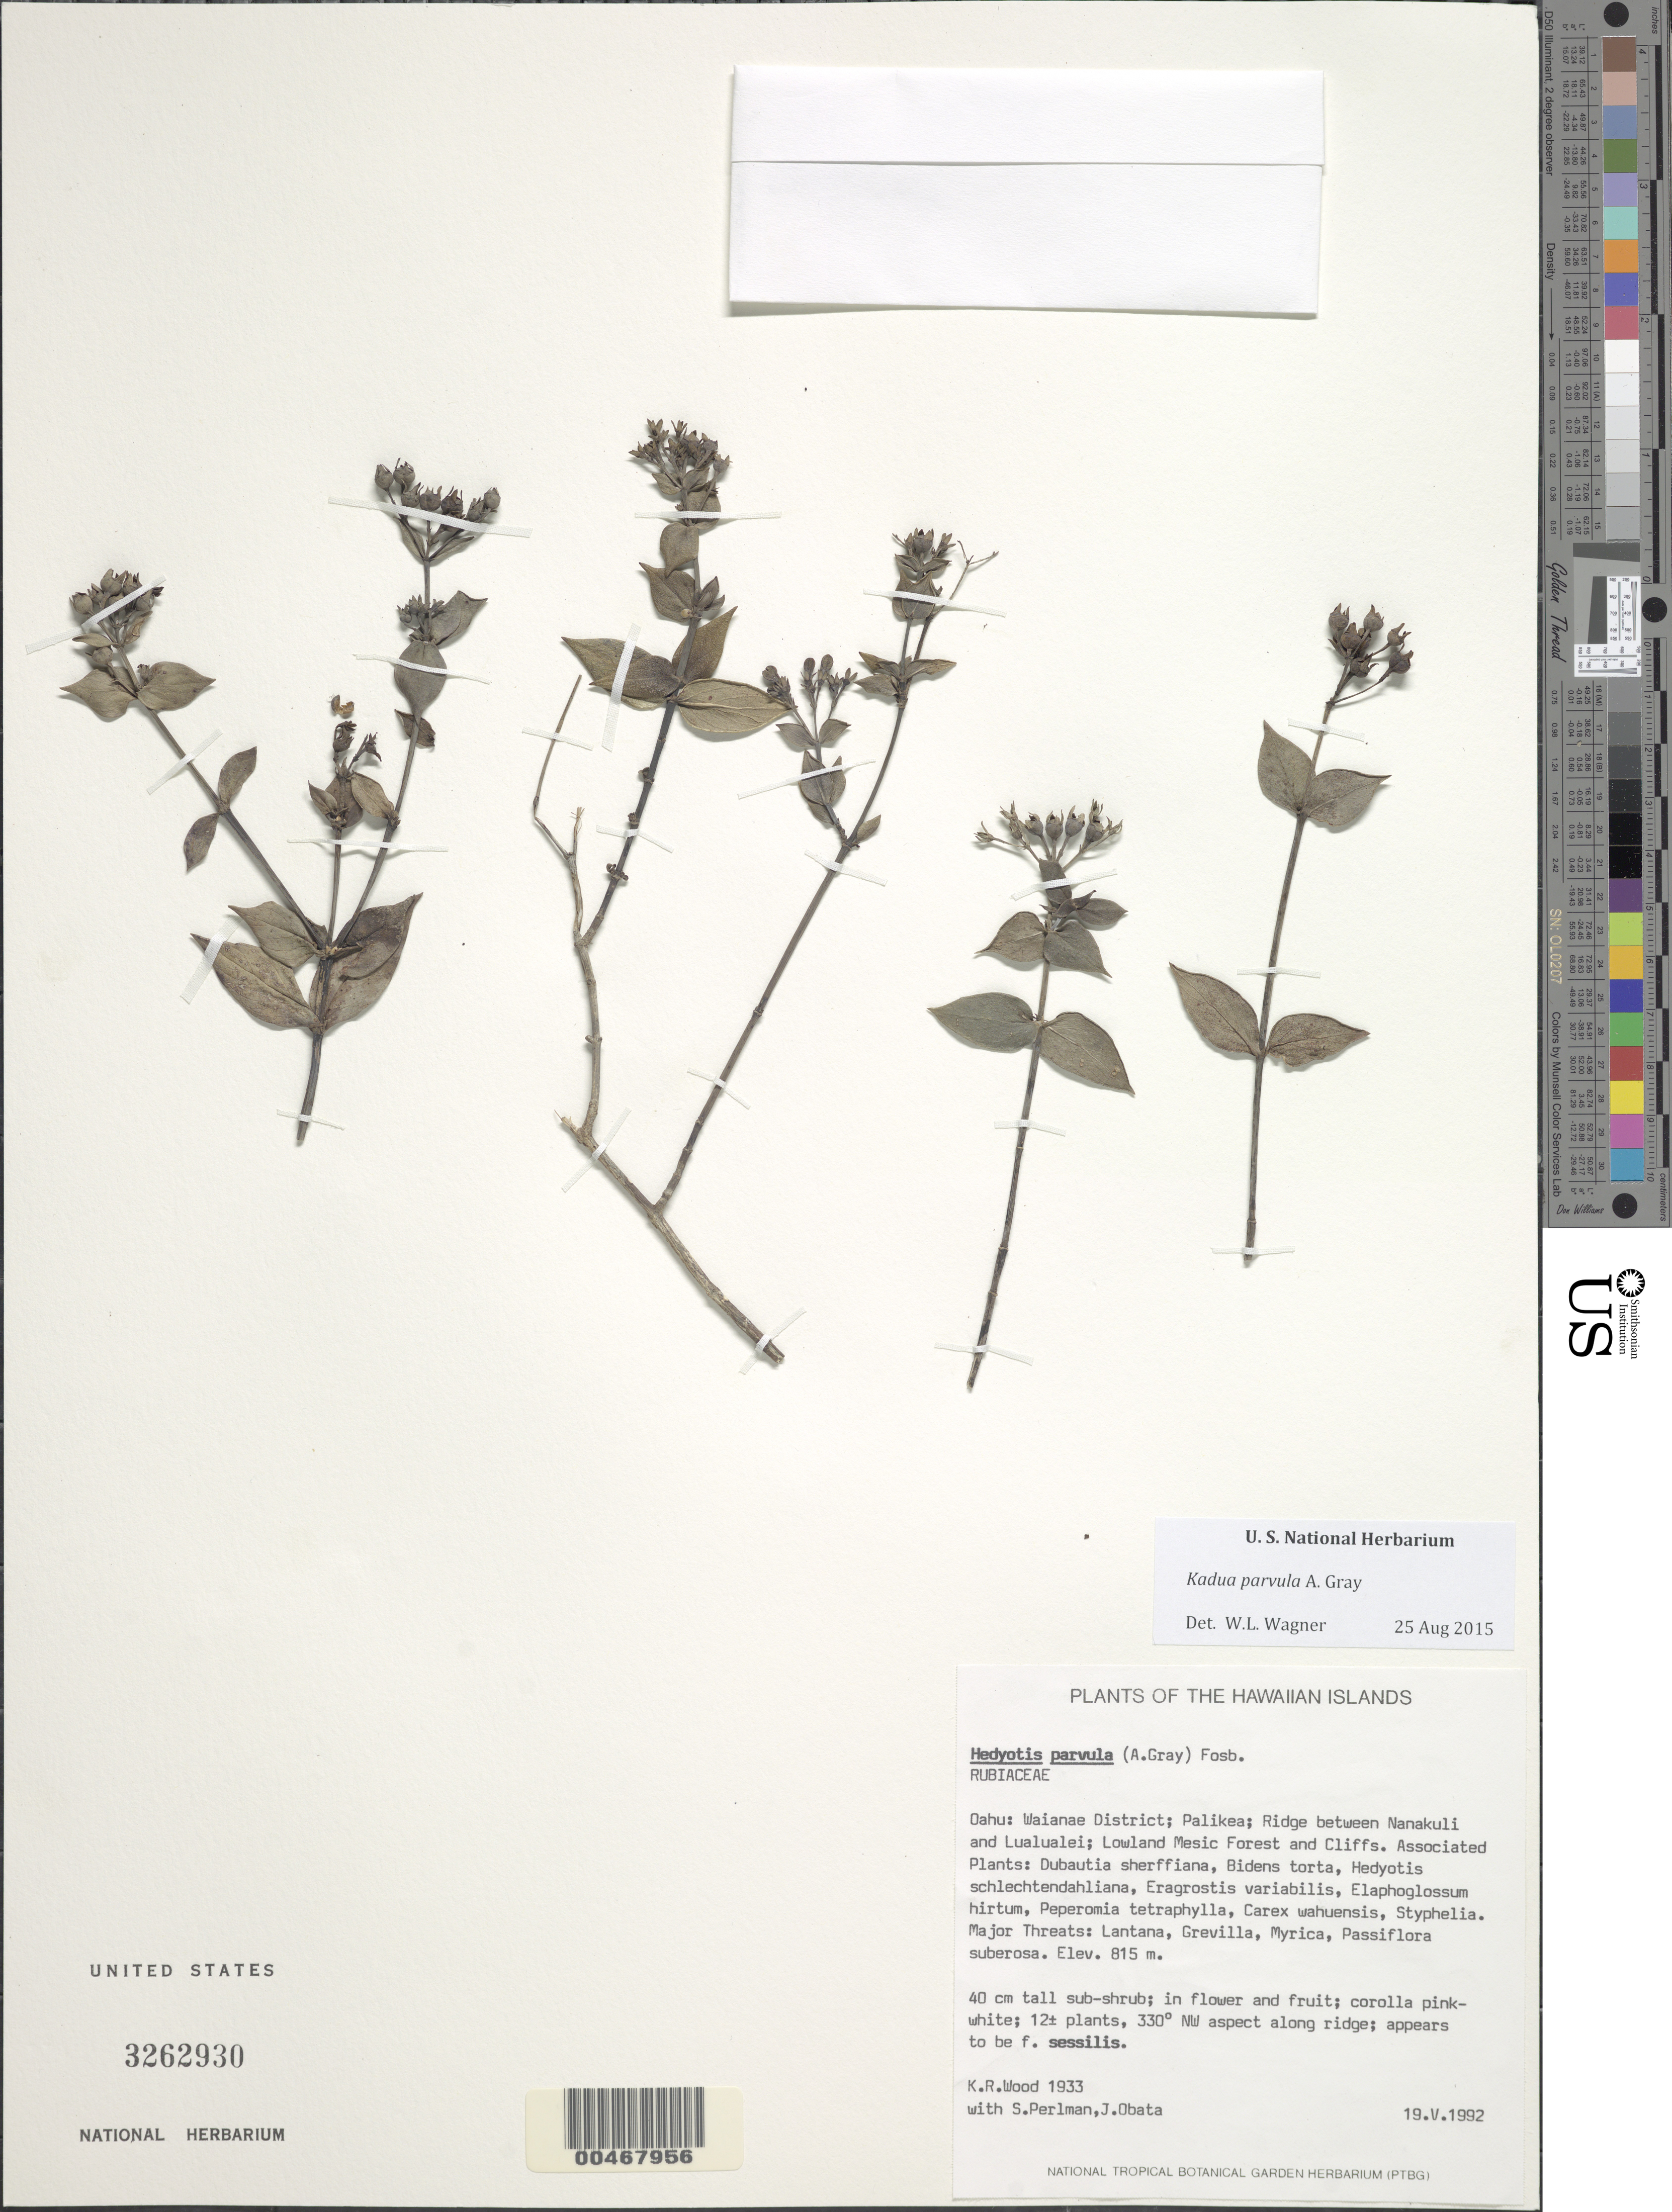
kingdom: Plantae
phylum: Tracheophyta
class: Magnoliopsida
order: Gentianales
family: Rubiaceae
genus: Kadua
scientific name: Kadua parvula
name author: A. Gray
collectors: K. R. Wood, S. P. Perlman & J. Obata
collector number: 1933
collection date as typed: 19 May 1992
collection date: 1992-05-19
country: United States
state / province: Hawaii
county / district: Honolulu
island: Oahu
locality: Waianae Dist., Palikea, ridge between Nanakuli and Lualualei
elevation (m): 815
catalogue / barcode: US 3262930